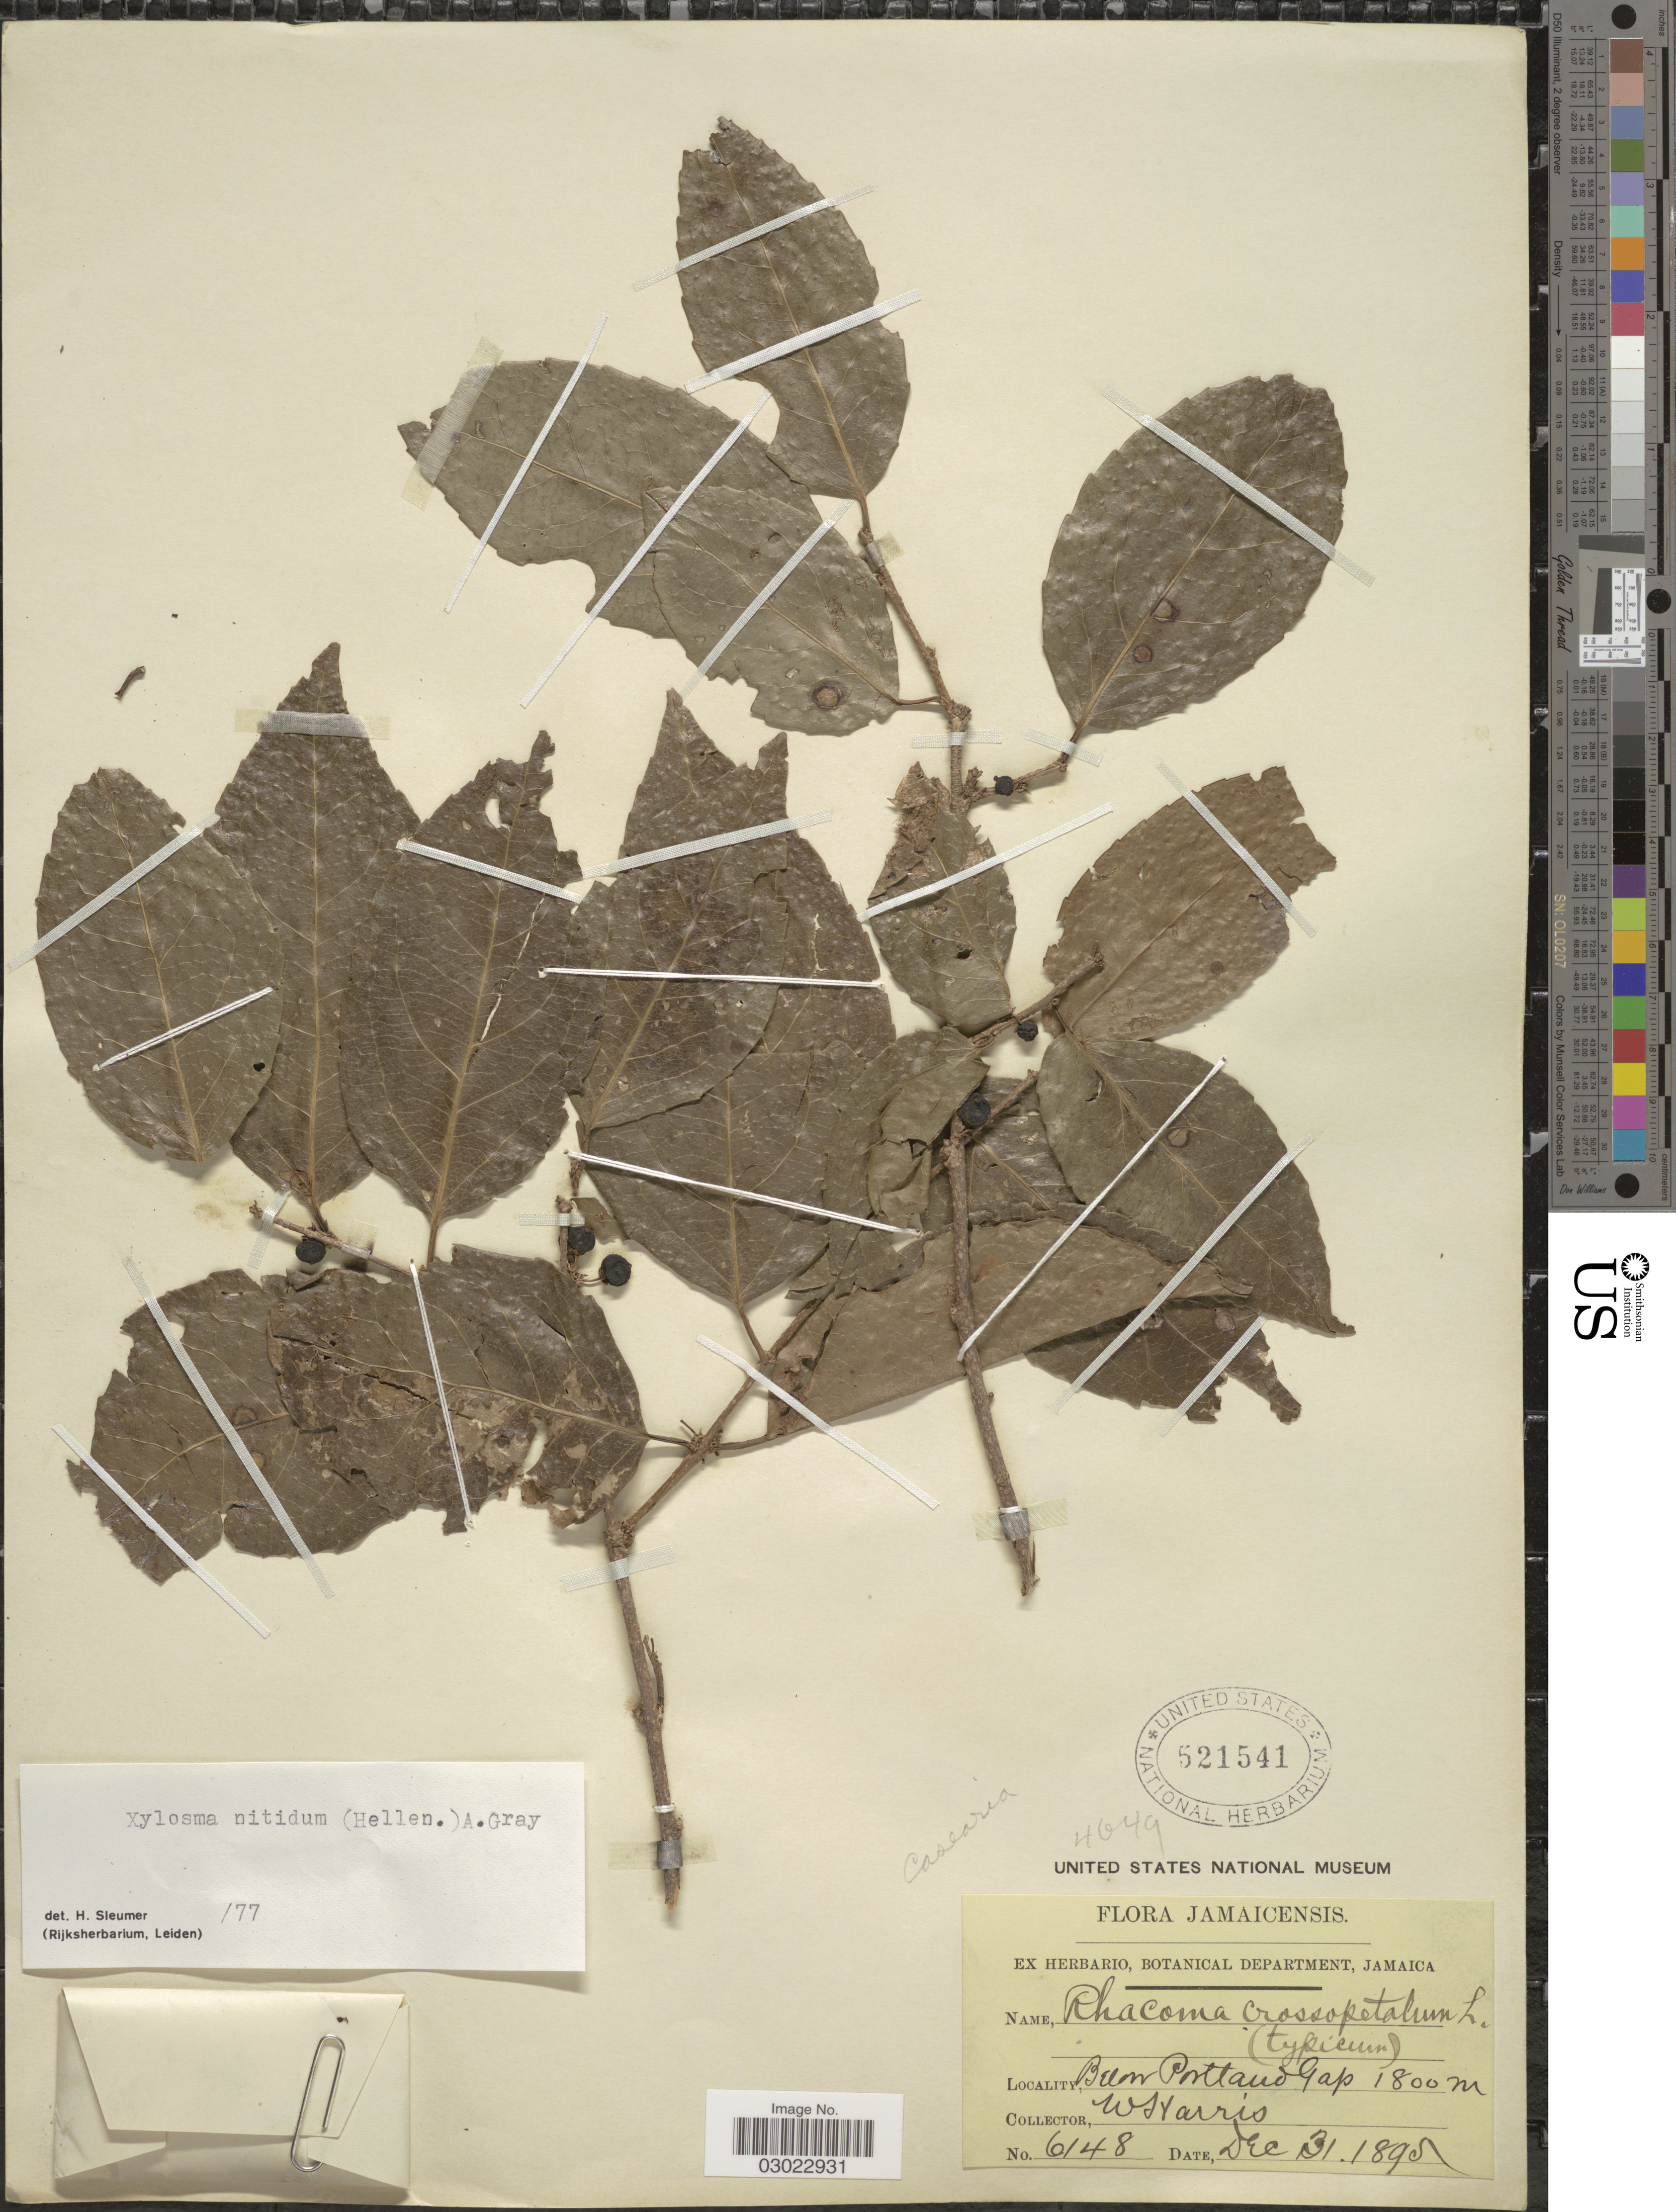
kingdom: Plantae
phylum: Tracheophyta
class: Magnoliopsida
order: Malpighiales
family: Salicaceae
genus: Xylosma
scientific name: Xylosma nitida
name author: (Hell.) A. Gray ex Griseb.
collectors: W. Harris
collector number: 6148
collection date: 1895-12-31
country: Jamaica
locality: Jamaicensis. Below Portland Gap.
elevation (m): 1800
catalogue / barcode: US 521541